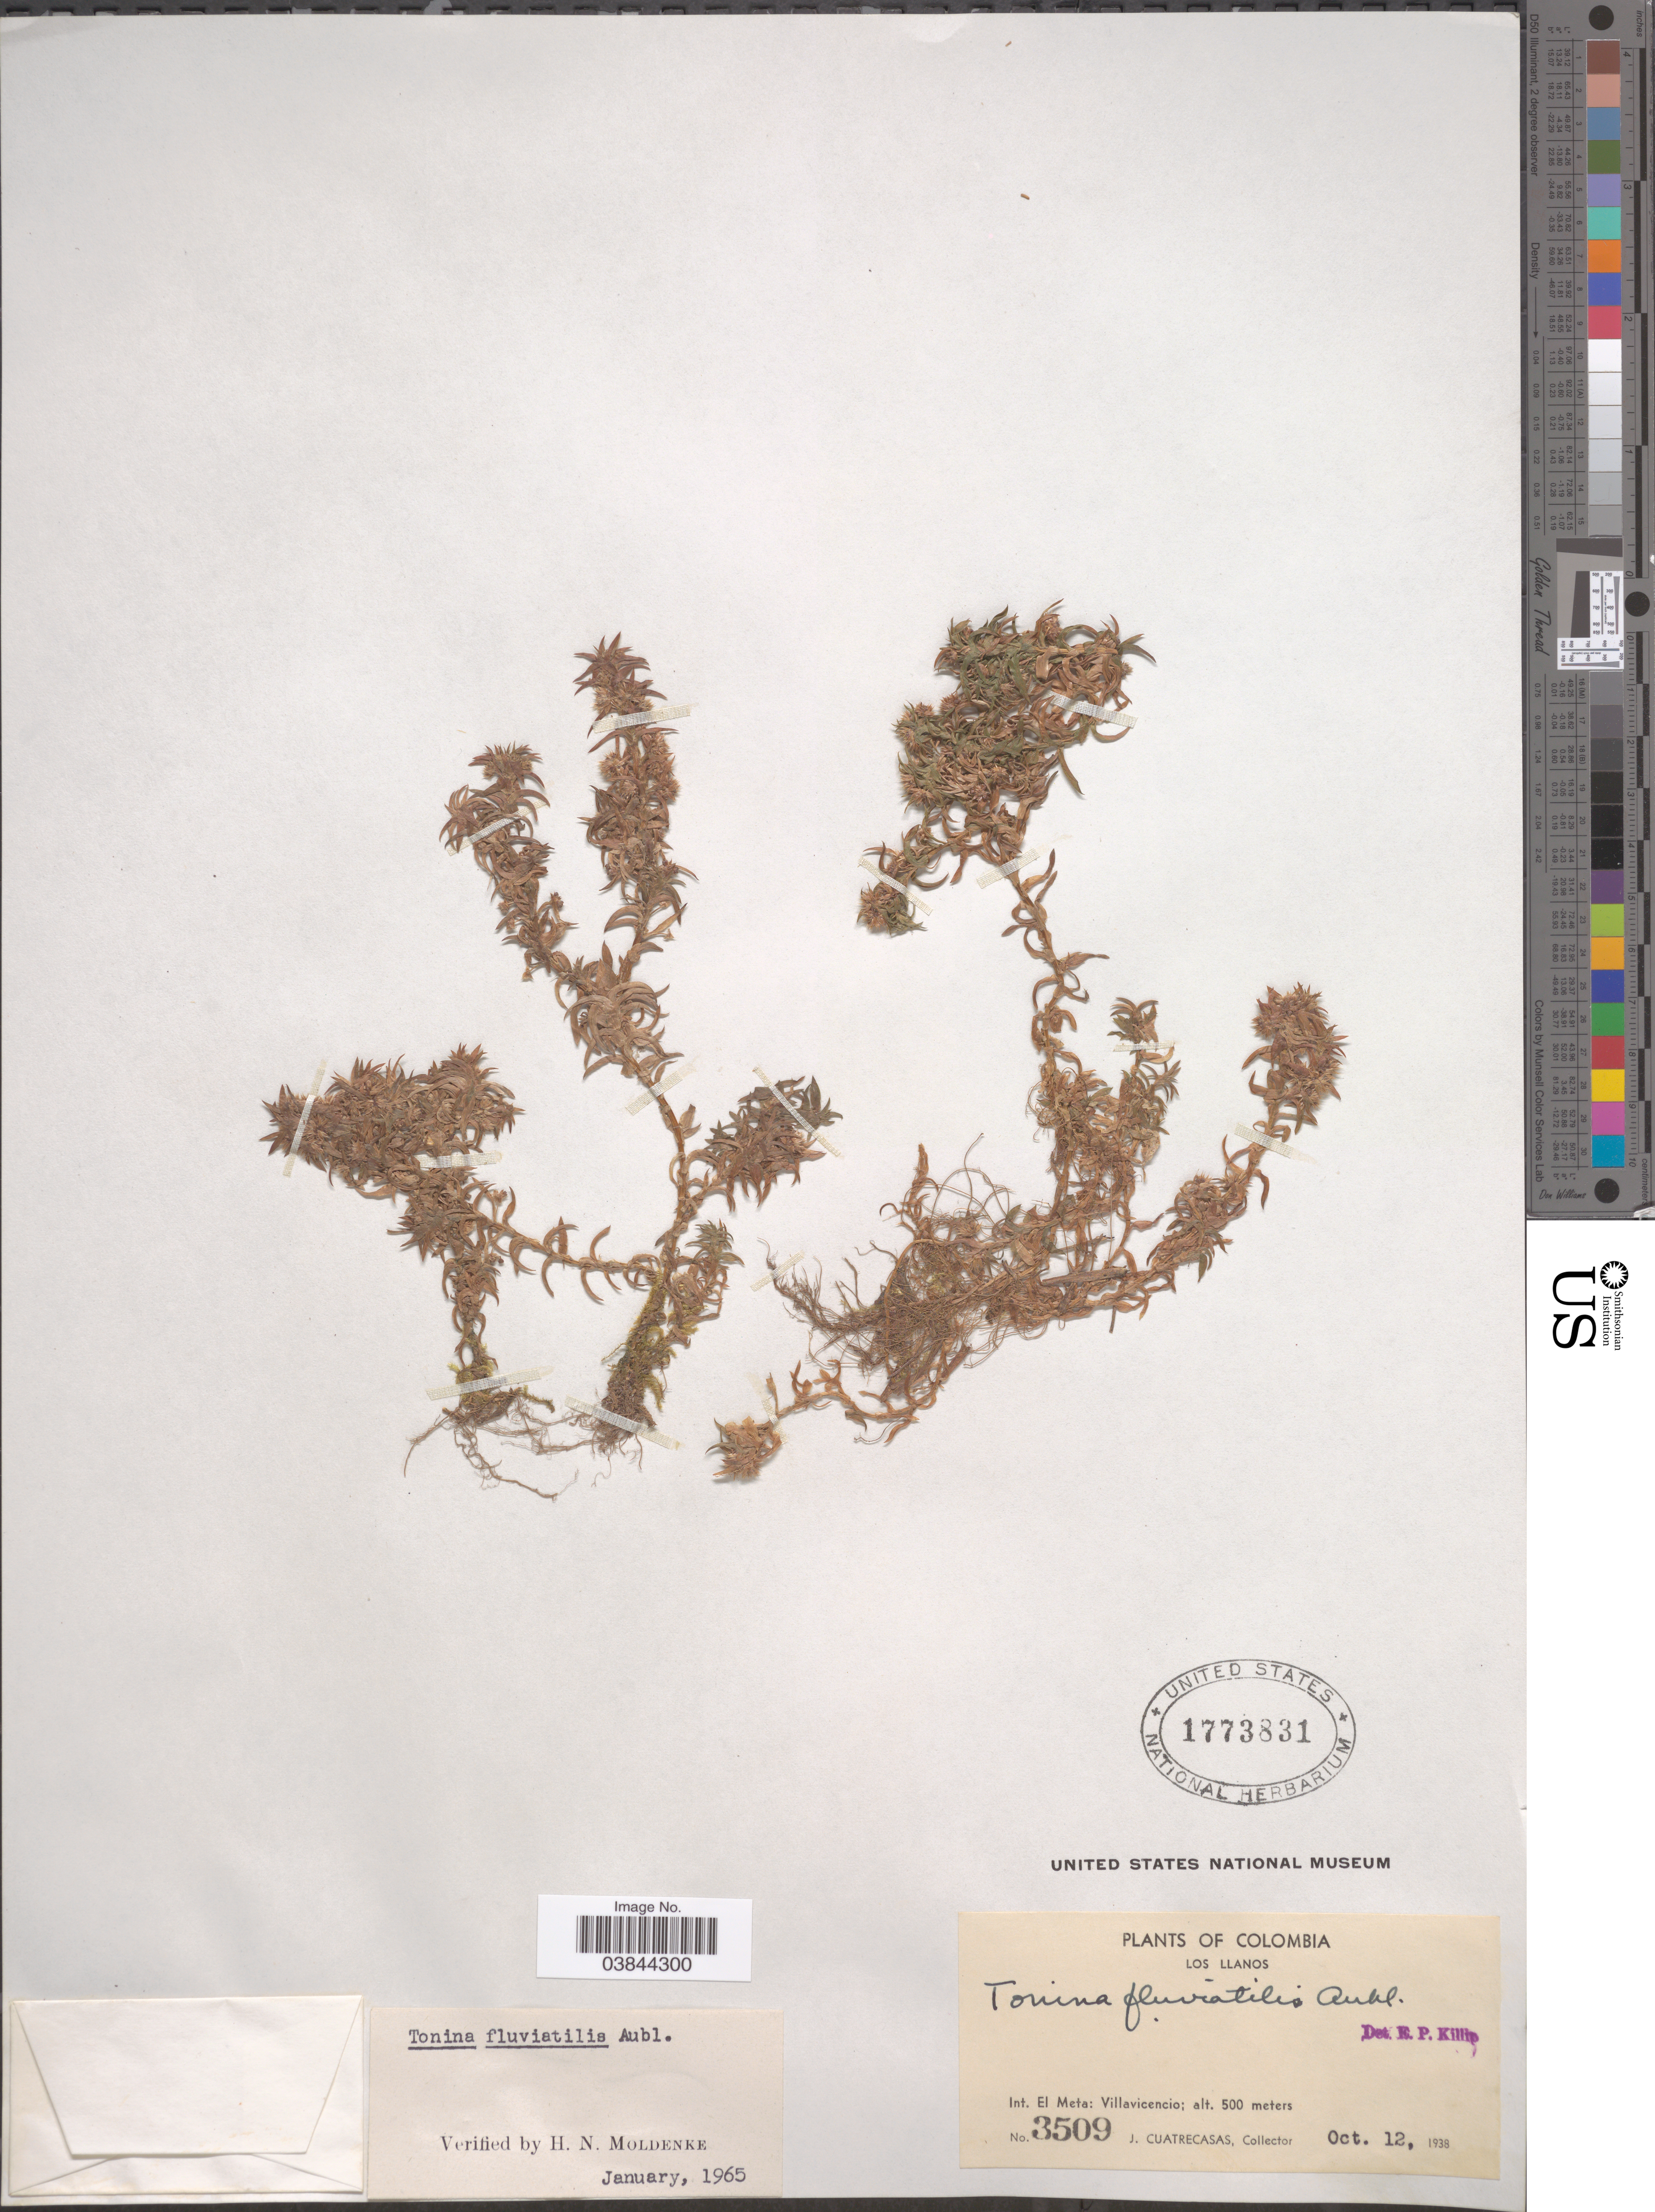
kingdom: Plantae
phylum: Tracheophyta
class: Liliopsida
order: Poales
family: Eriocaulaceae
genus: Tonina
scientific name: Tonina fluviatilis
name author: Aubl.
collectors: J. Cuatrecasas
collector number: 3509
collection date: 1938-10-12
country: Colombia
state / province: Meta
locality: Los Llanos. Int. El Meta: Villavicencio.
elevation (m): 500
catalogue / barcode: US 1773831